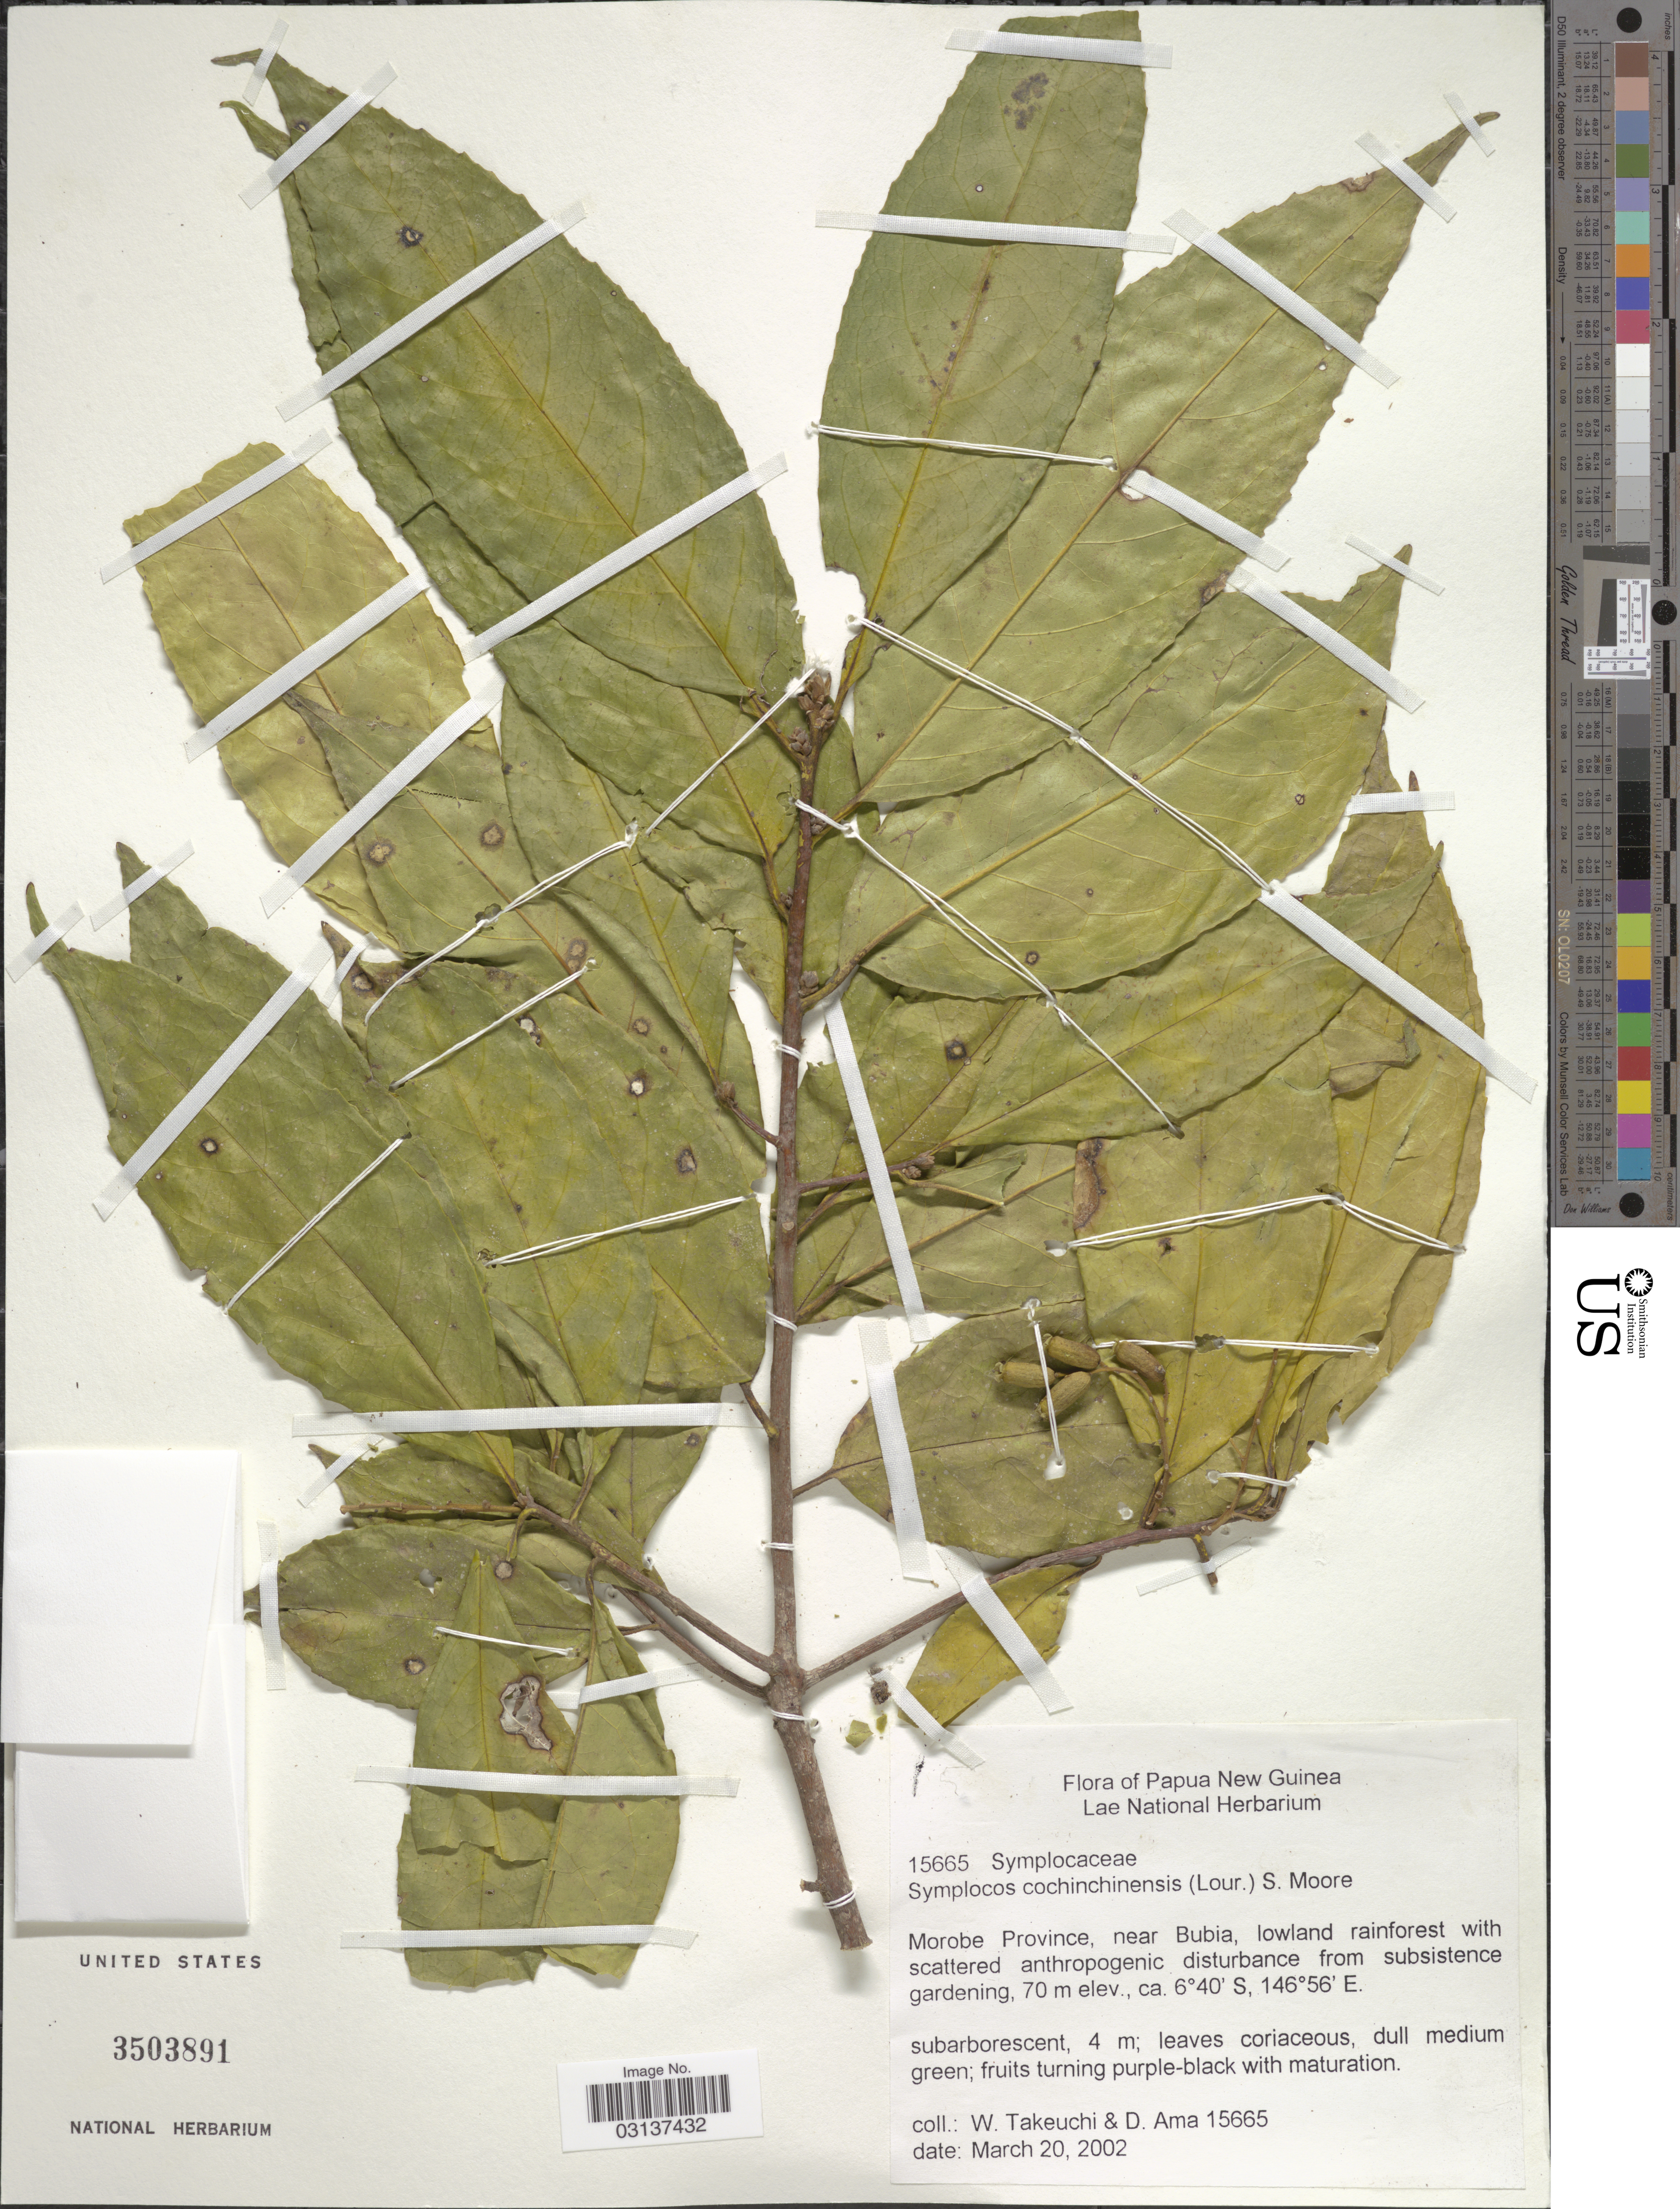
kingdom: Plantae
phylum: Tracheophyta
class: Magnoliopsida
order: Ericales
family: Symplocaceae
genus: Symplocos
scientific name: Symplocos cochinchinensis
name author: (Lour.) S. Moore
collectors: W. Takeuchi & D. Ama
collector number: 15665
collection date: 2002-03-20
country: Papua New Guinea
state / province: Morobe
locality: Near Bubia.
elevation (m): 70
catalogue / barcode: US 3503891